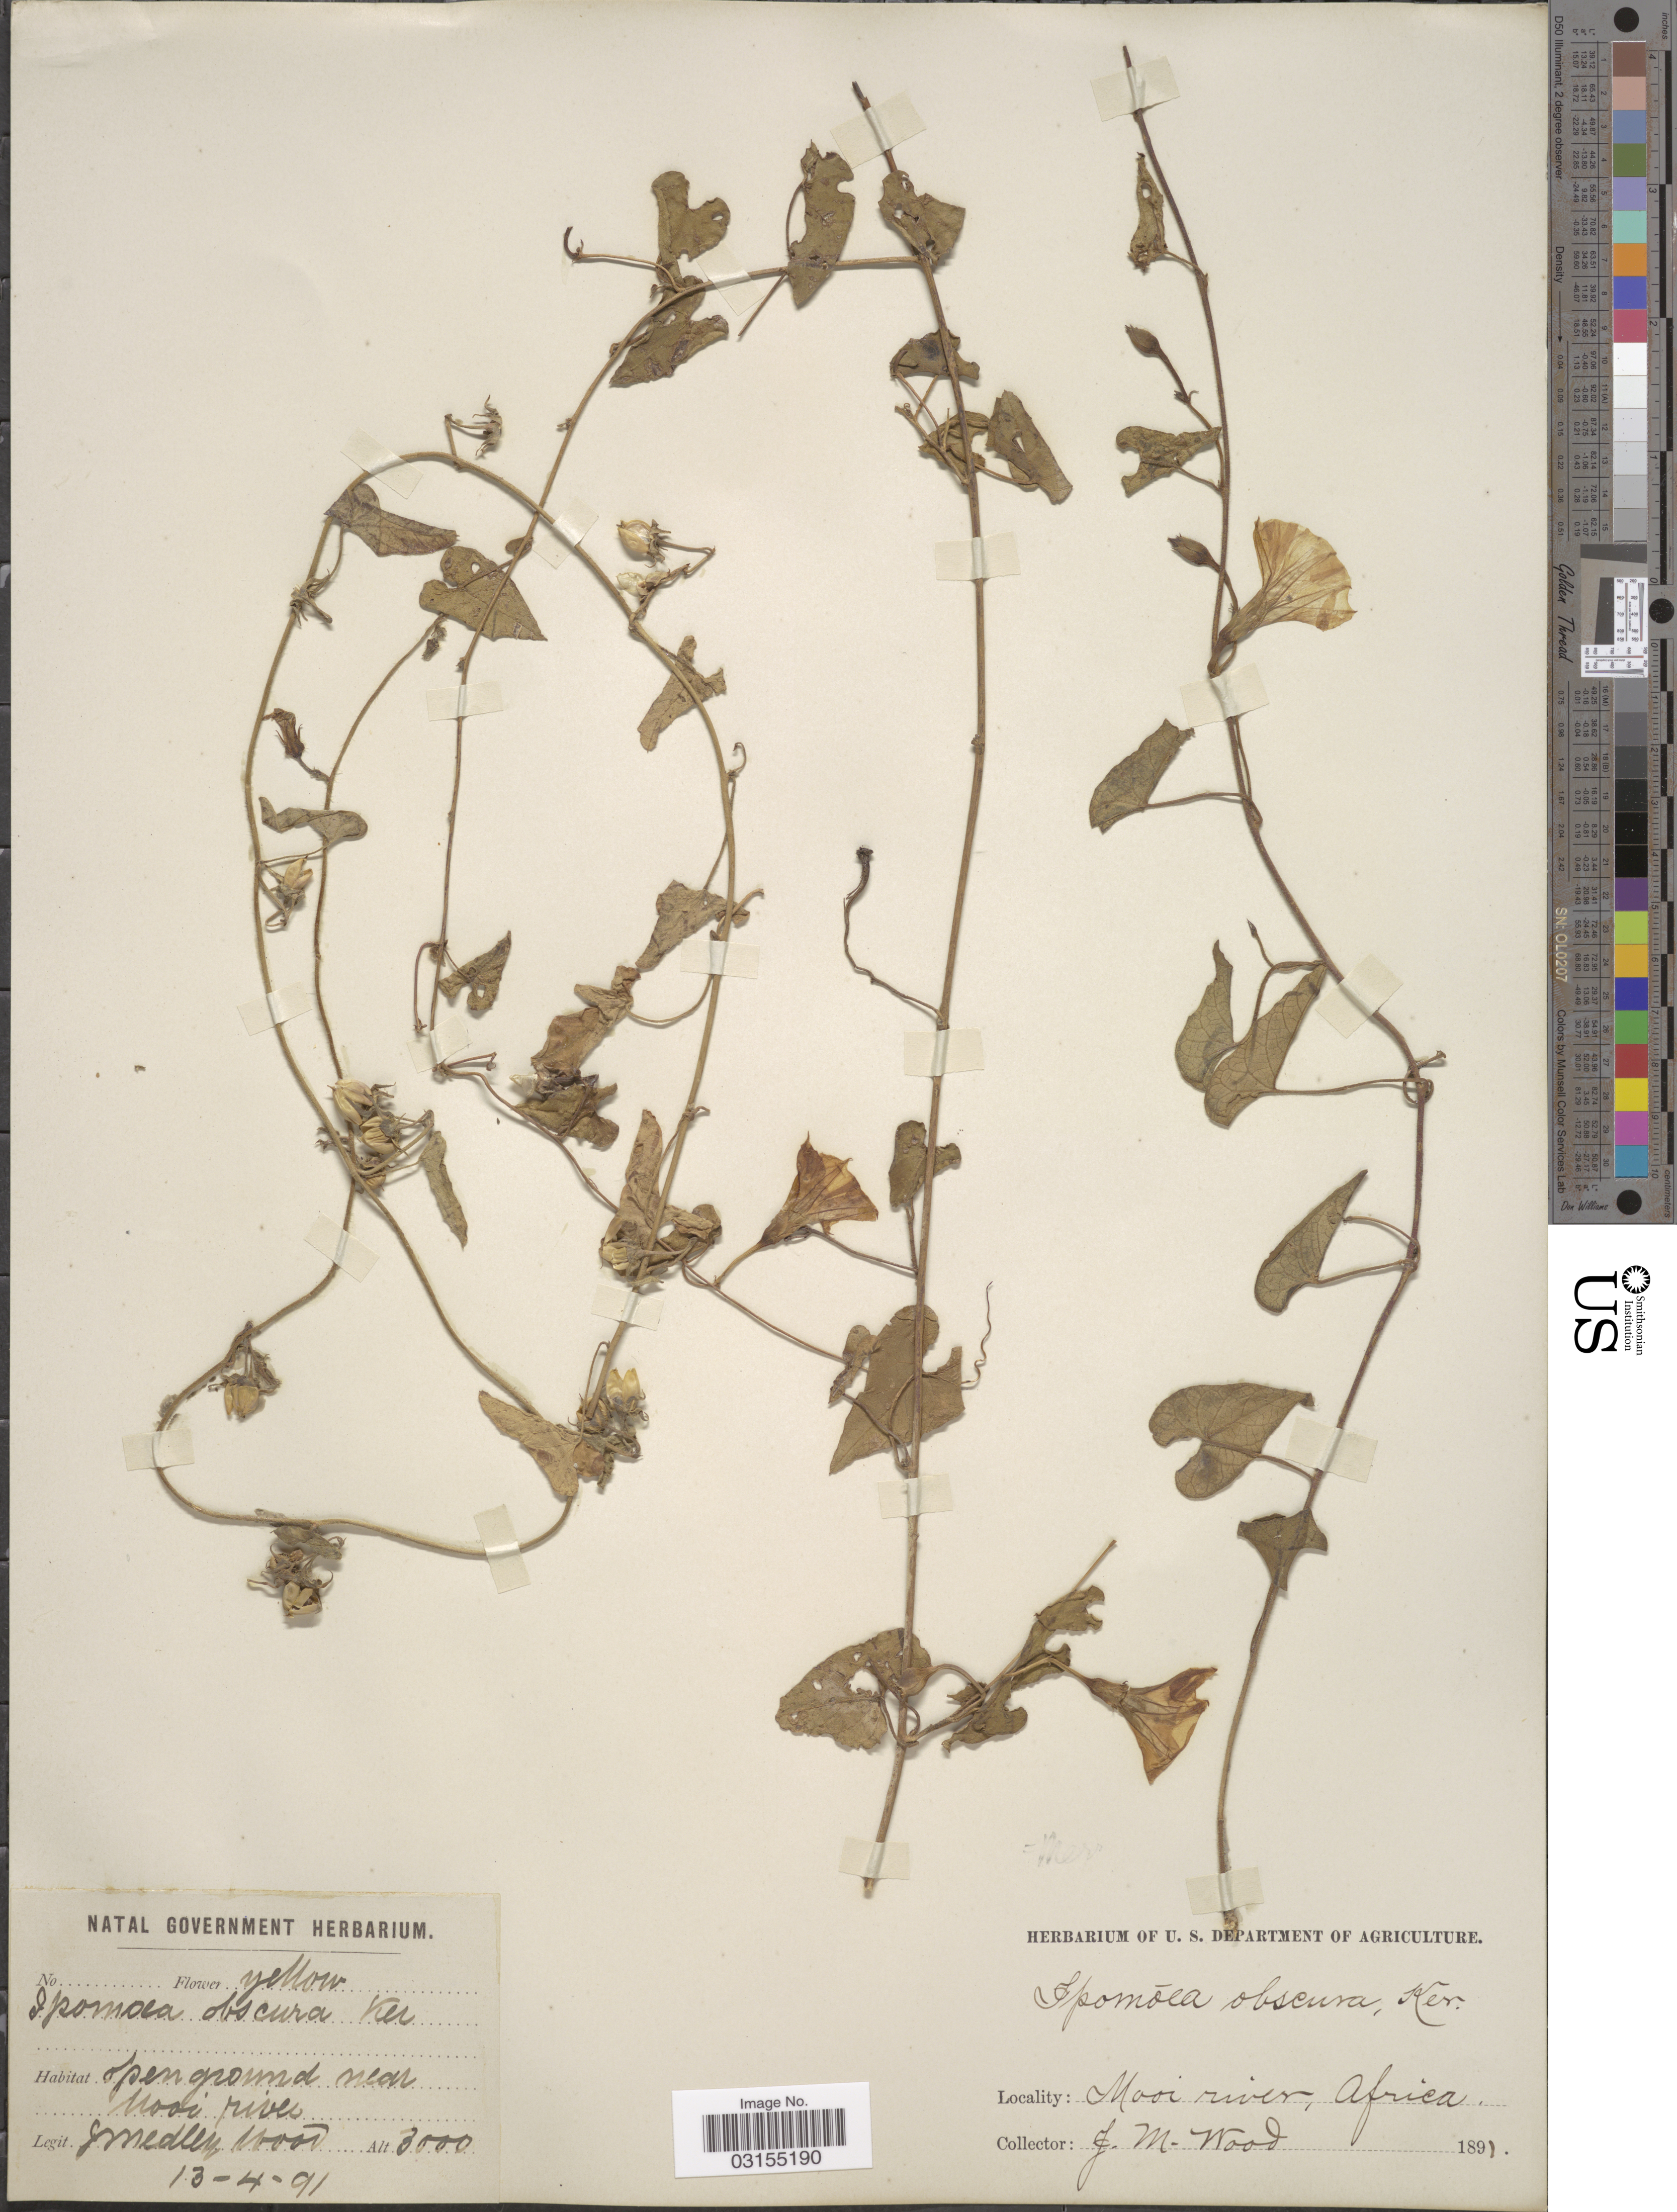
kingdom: Plantae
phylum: Tracheophyta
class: Magnoliopsida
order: Solanales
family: Convolvulaceae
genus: Ipomoea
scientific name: Ipomoea obscura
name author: (L.) Ker Gawl.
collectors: J. Medley Wood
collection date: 1891-04-13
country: South Africa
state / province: KwaZulu-Natal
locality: Open ground near Mooi river.